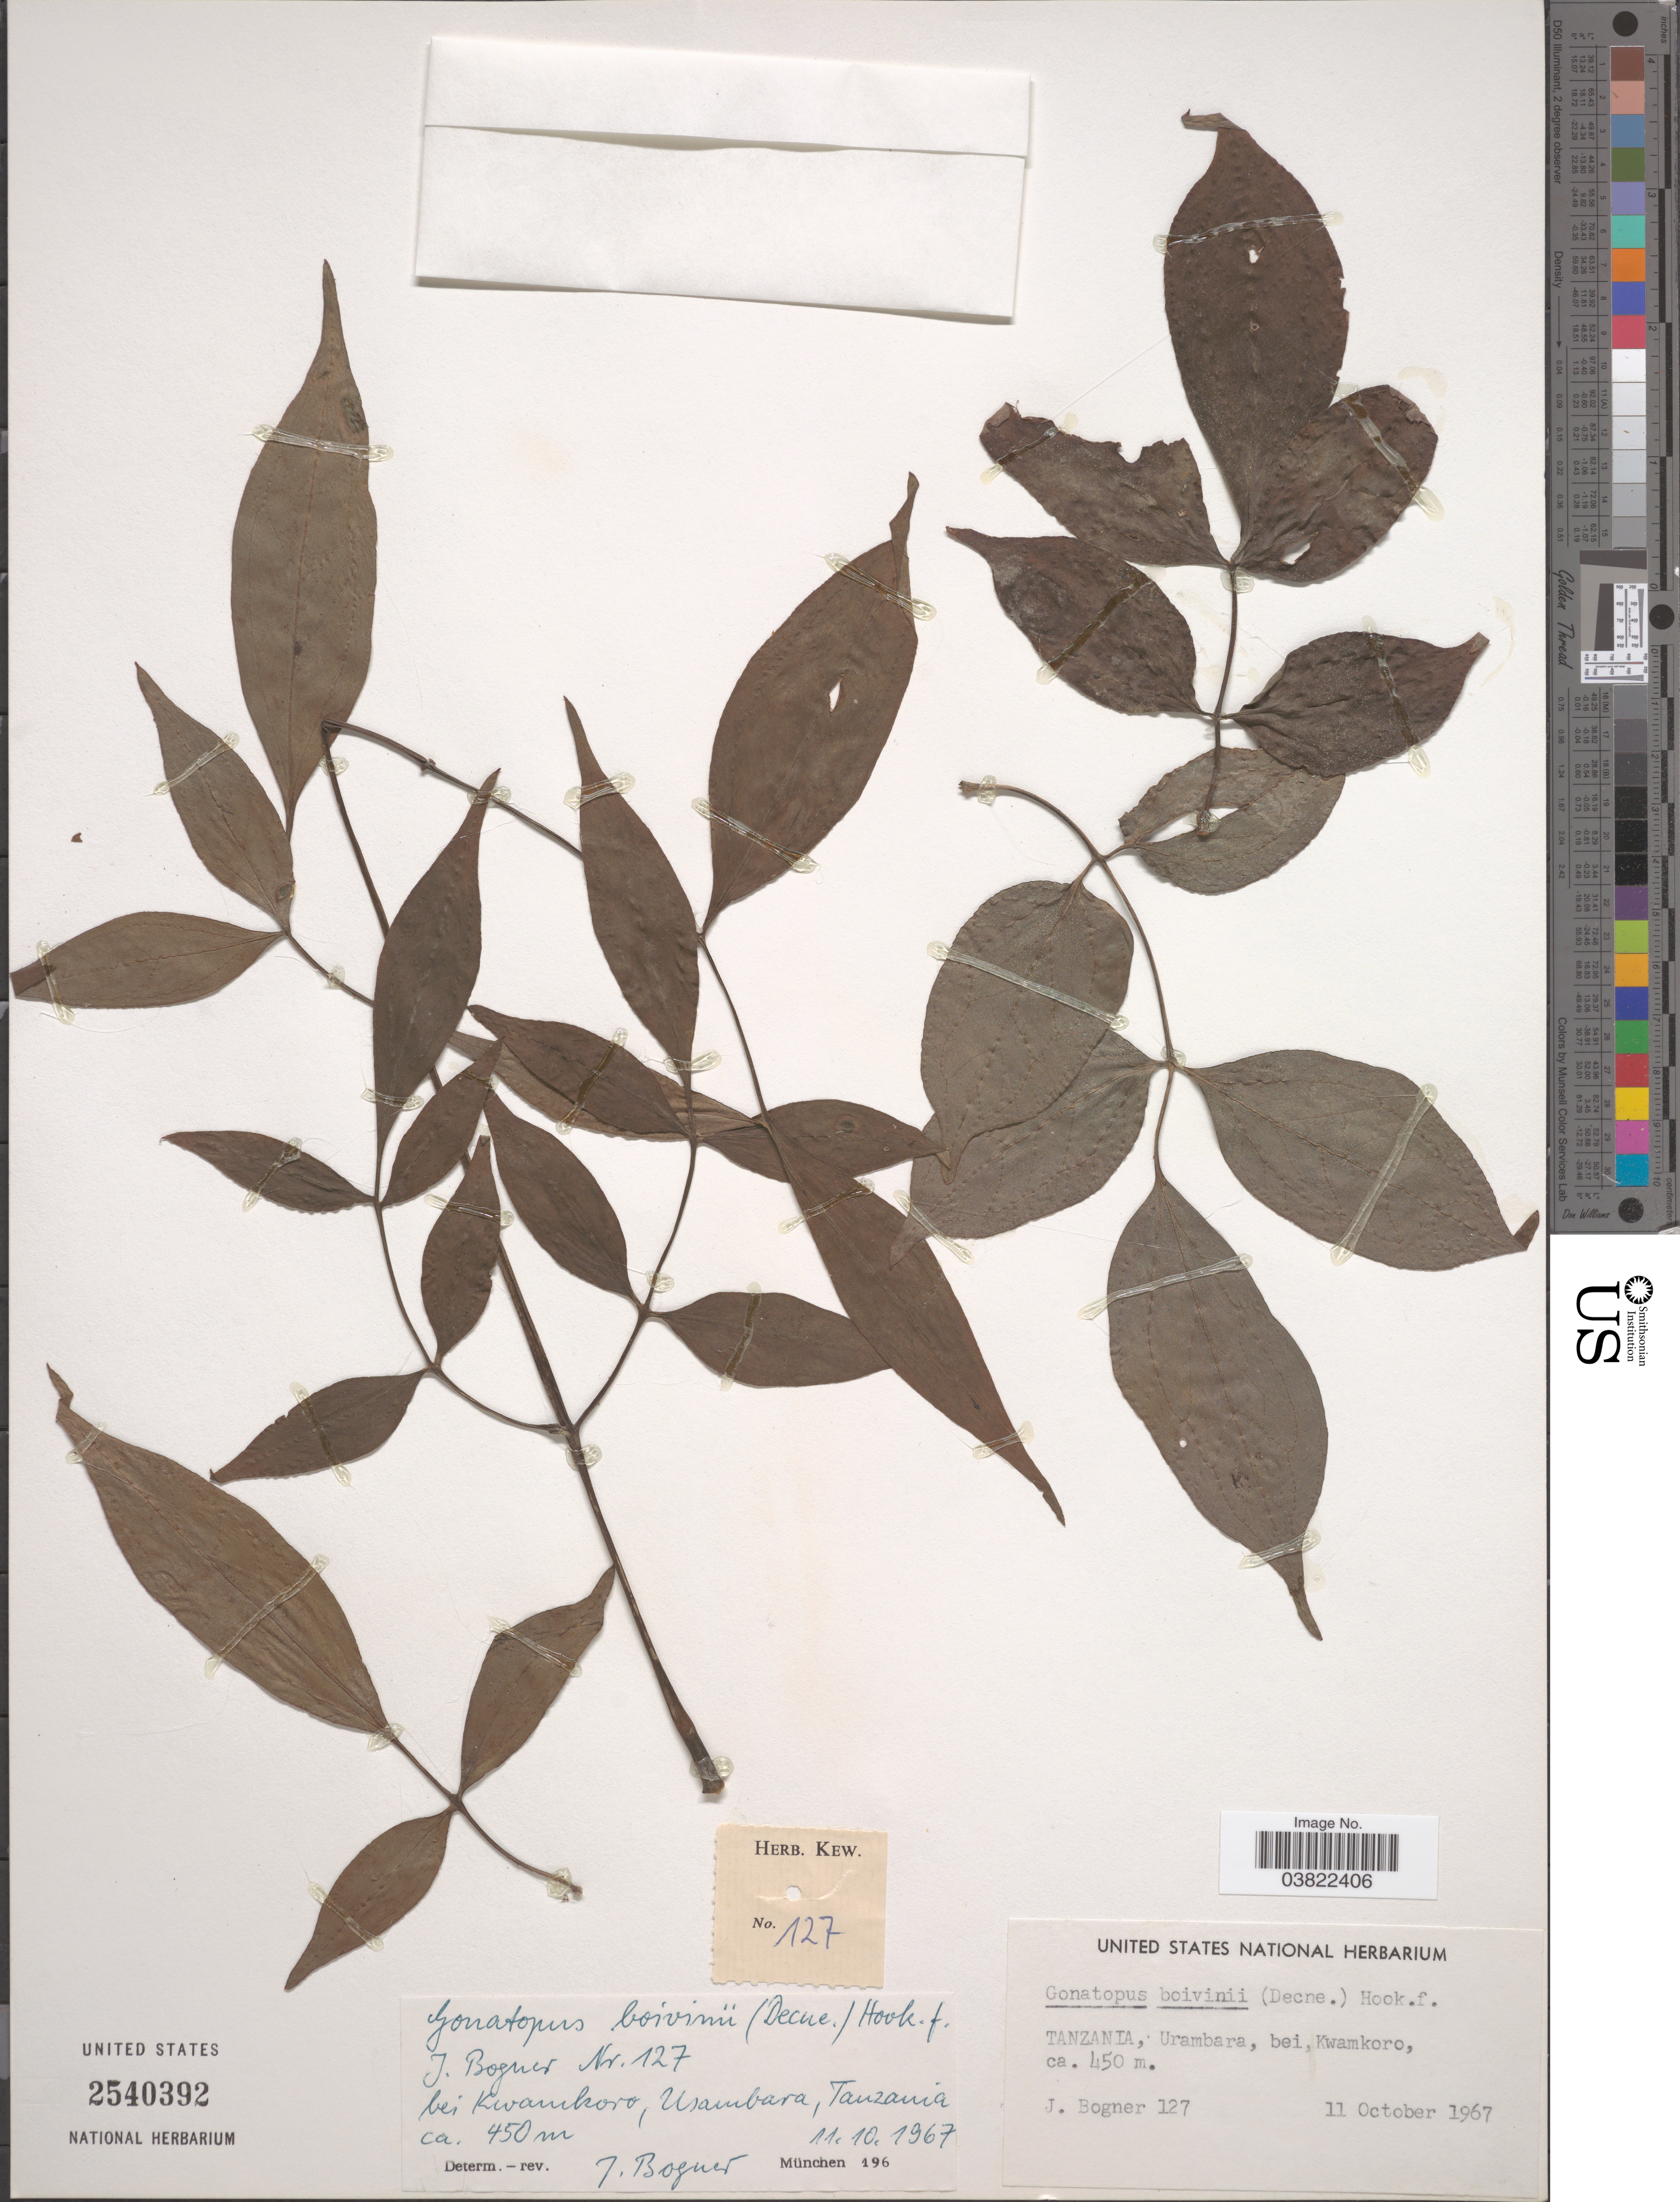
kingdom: Plantae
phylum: Tracheophyta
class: Liliopsida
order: Alismatales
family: Araceae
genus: Gonatopus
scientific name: Gonatopus boivinii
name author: (Decne.) Engl.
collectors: J. Bogner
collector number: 127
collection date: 1967-10-11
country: Tanzania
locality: Urambara, bei, Kwamkoro.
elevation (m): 450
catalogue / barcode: US 2540392